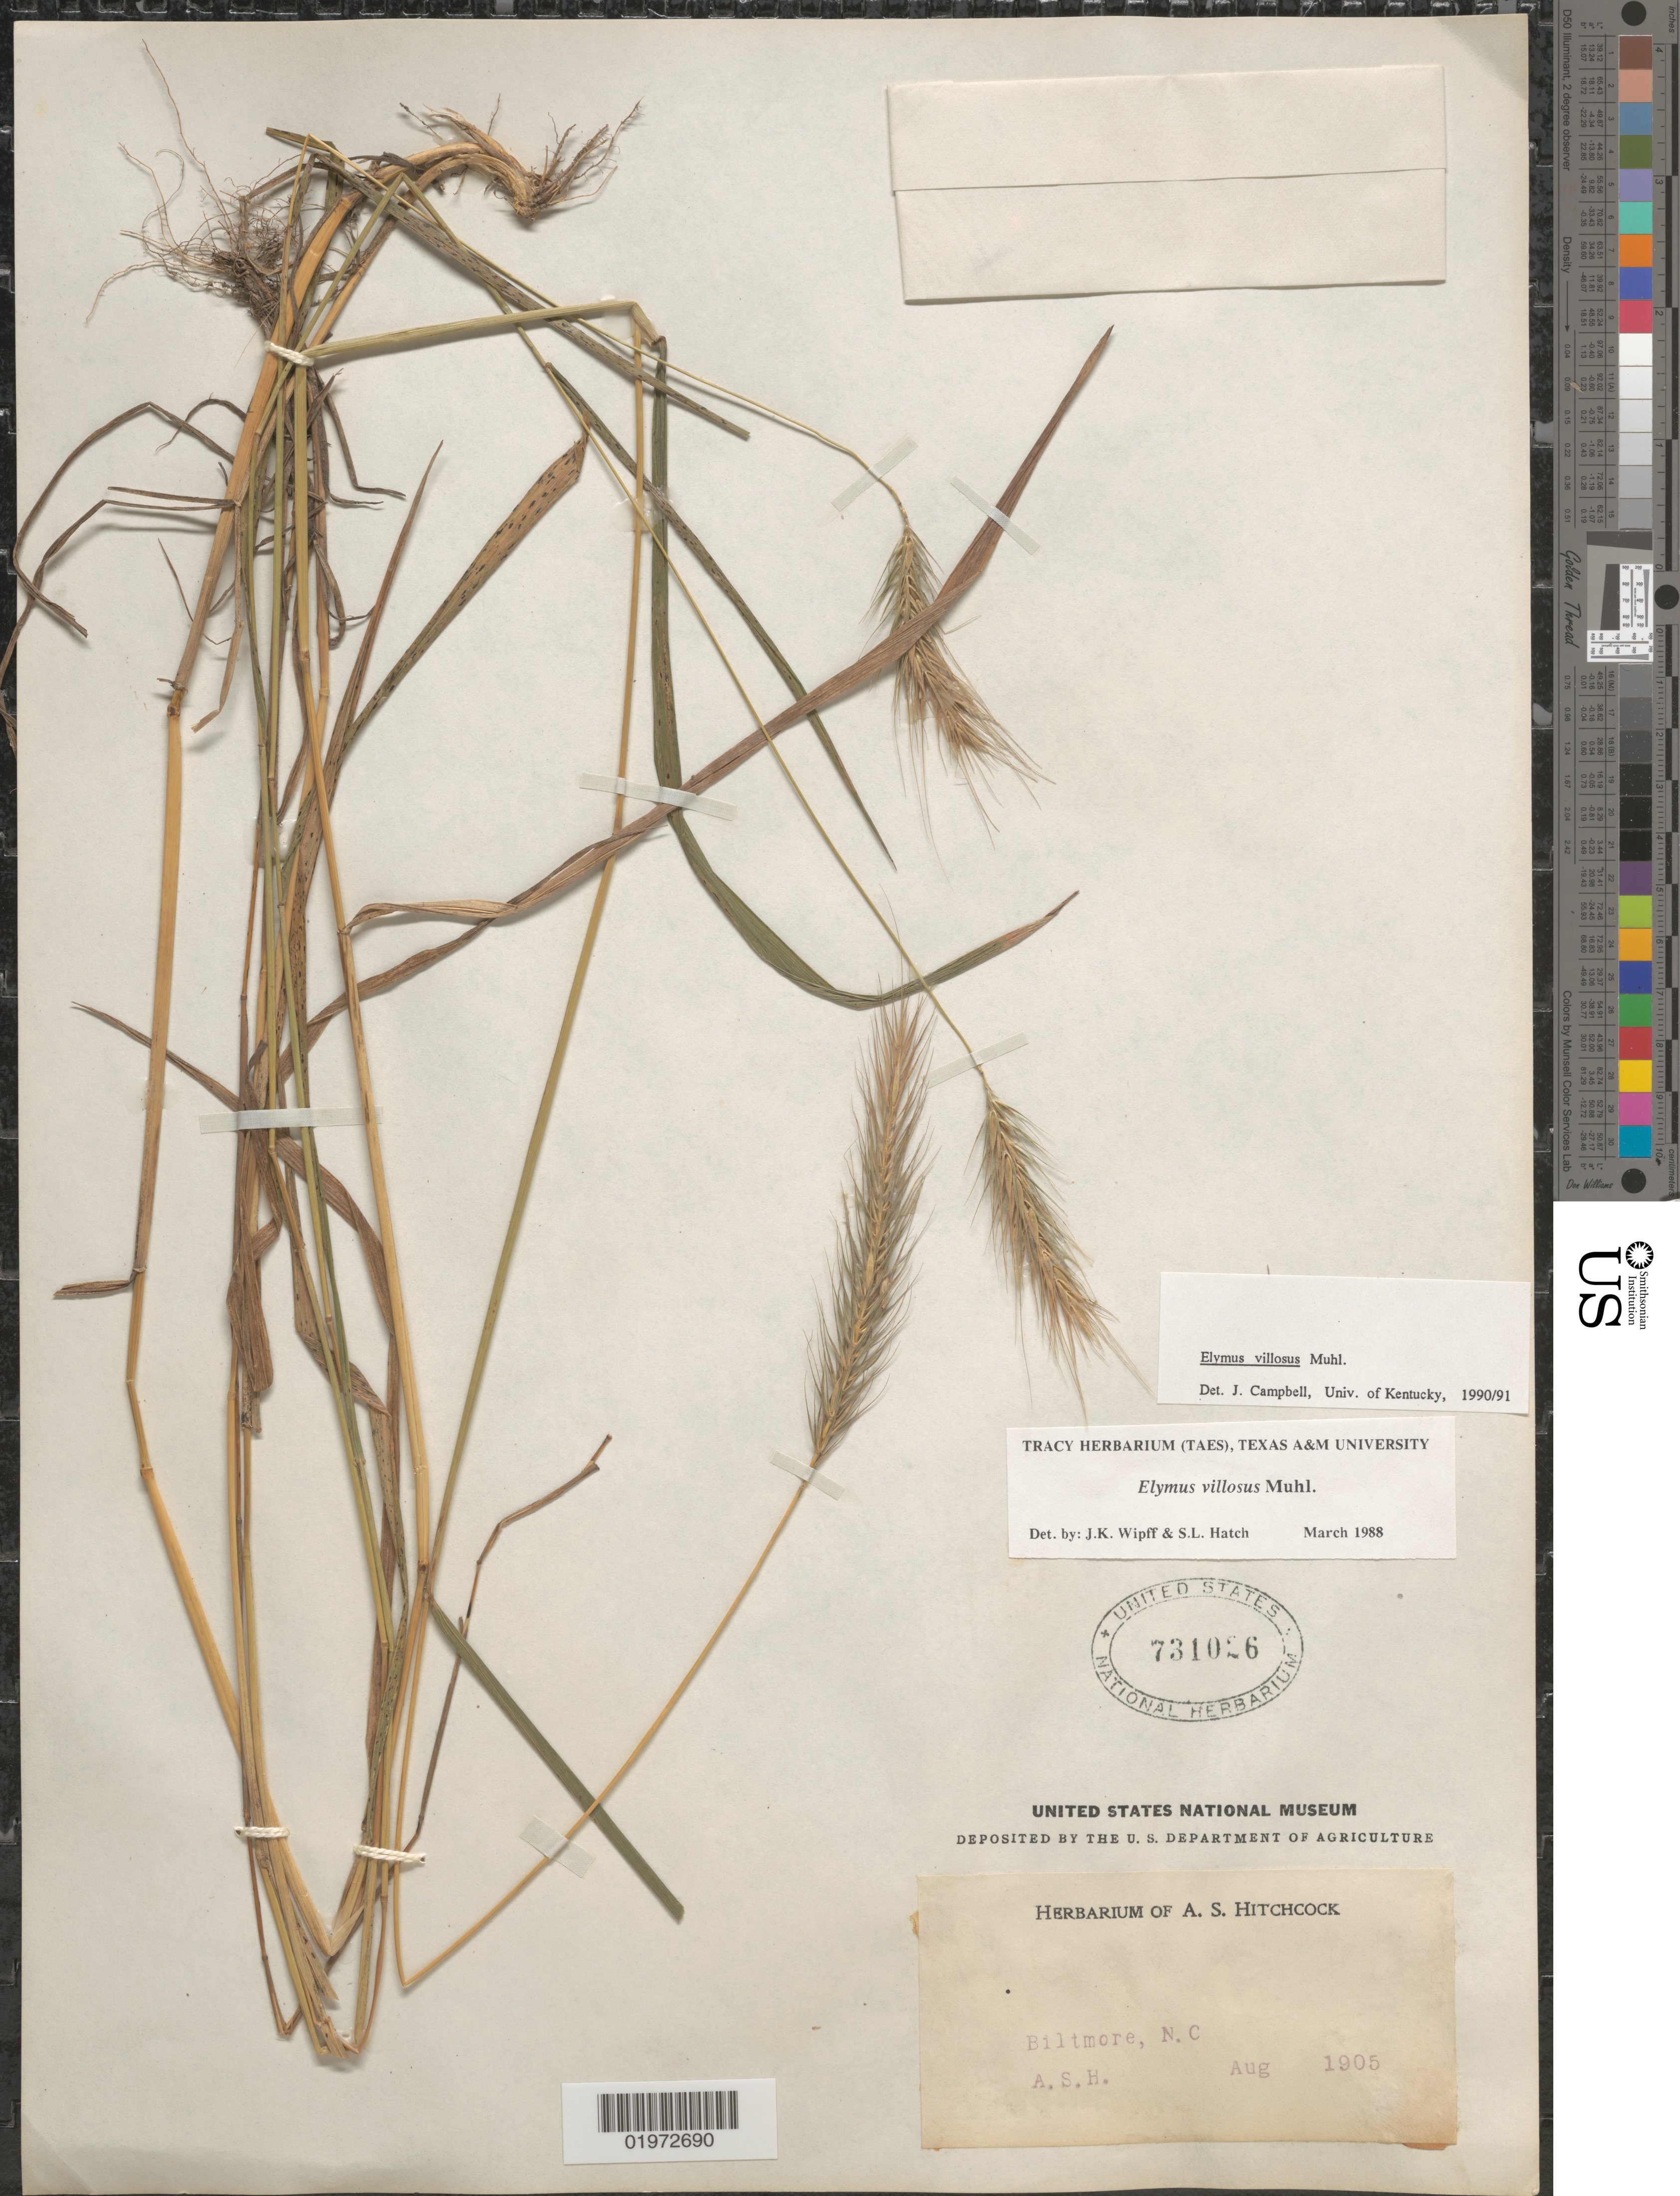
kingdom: Plantae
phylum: Tracheophyta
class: Liliopsida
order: Poales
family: Poaceae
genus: Elymus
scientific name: Elymus villosus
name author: Muhl. ex Willd.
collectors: A. S. Hitchcock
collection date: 1905-08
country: United States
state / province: North Carolina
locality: Biltmore.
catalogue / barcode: US 731026